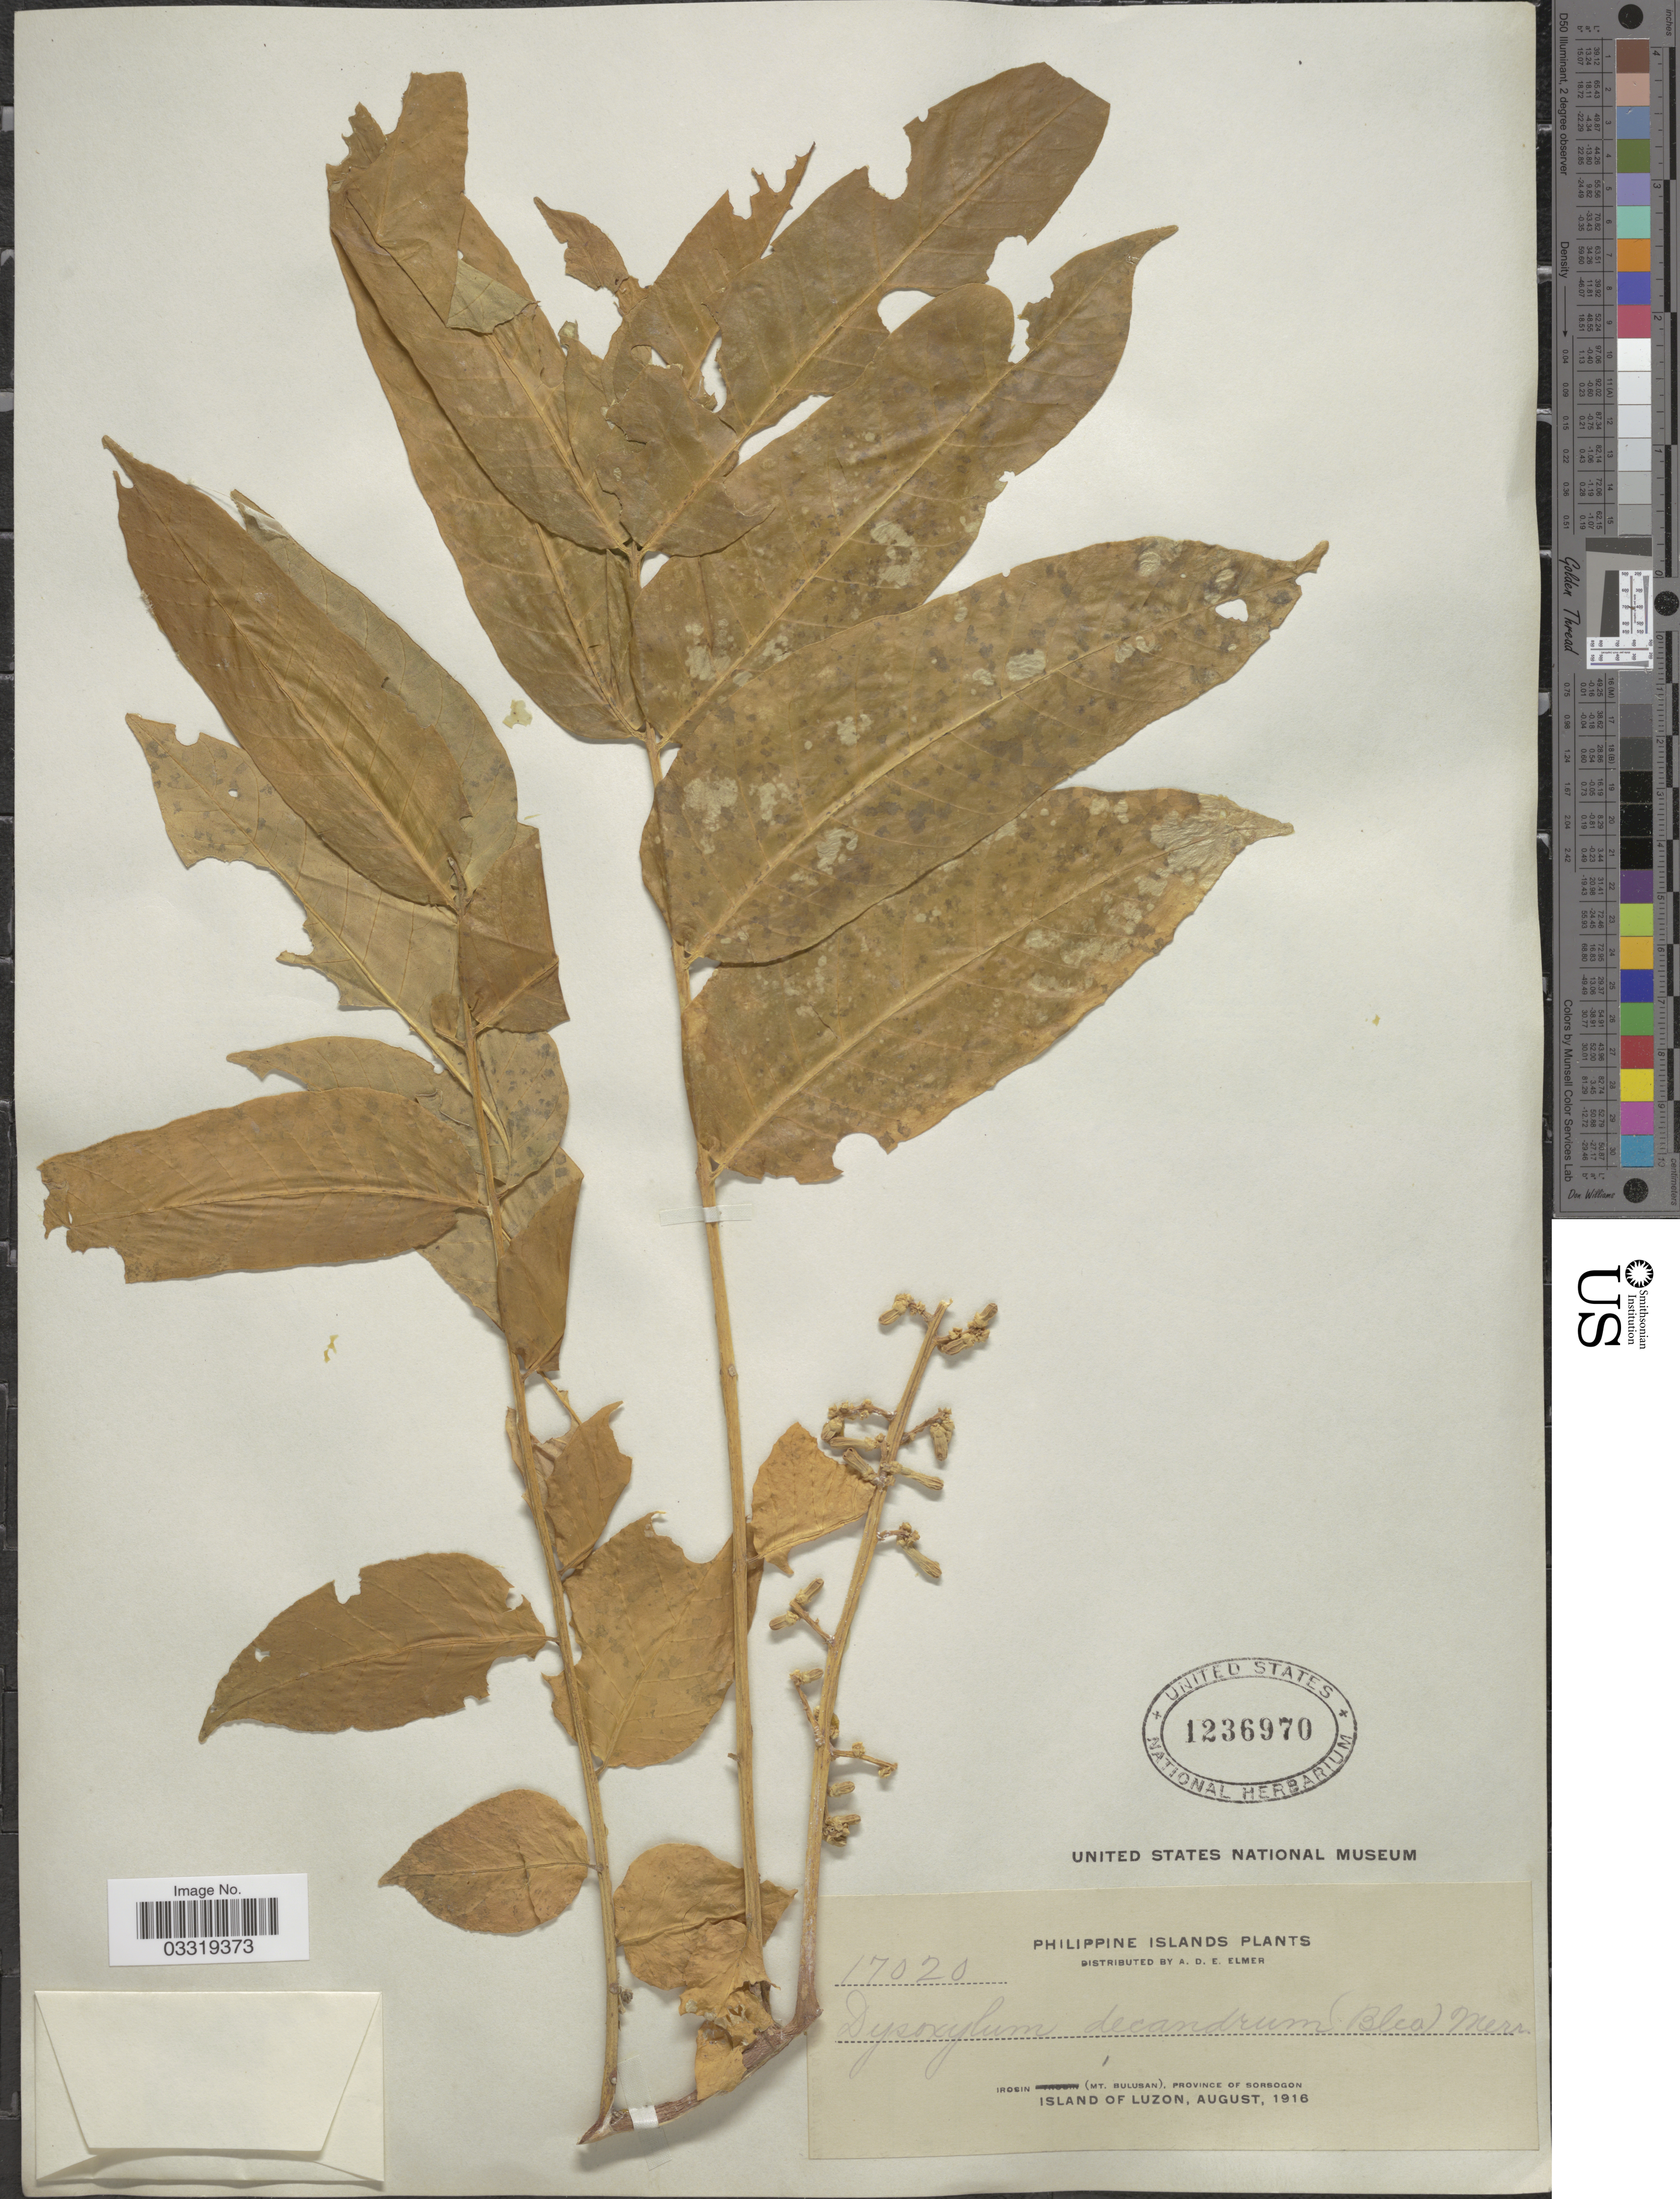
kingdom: Plantae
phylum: Tracheophyta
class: Magnoliopsida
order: Sapindales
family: Meliaceae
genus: Didymocheton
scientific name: Didymocheton gaudichaudianus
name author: A. Juss.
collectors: A. D. E. Elmer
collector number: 17020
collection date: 1916-08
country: Philippines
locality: Irosin (Mt. Bulusan), Province of Sorsogon.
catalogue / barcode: US 1236970